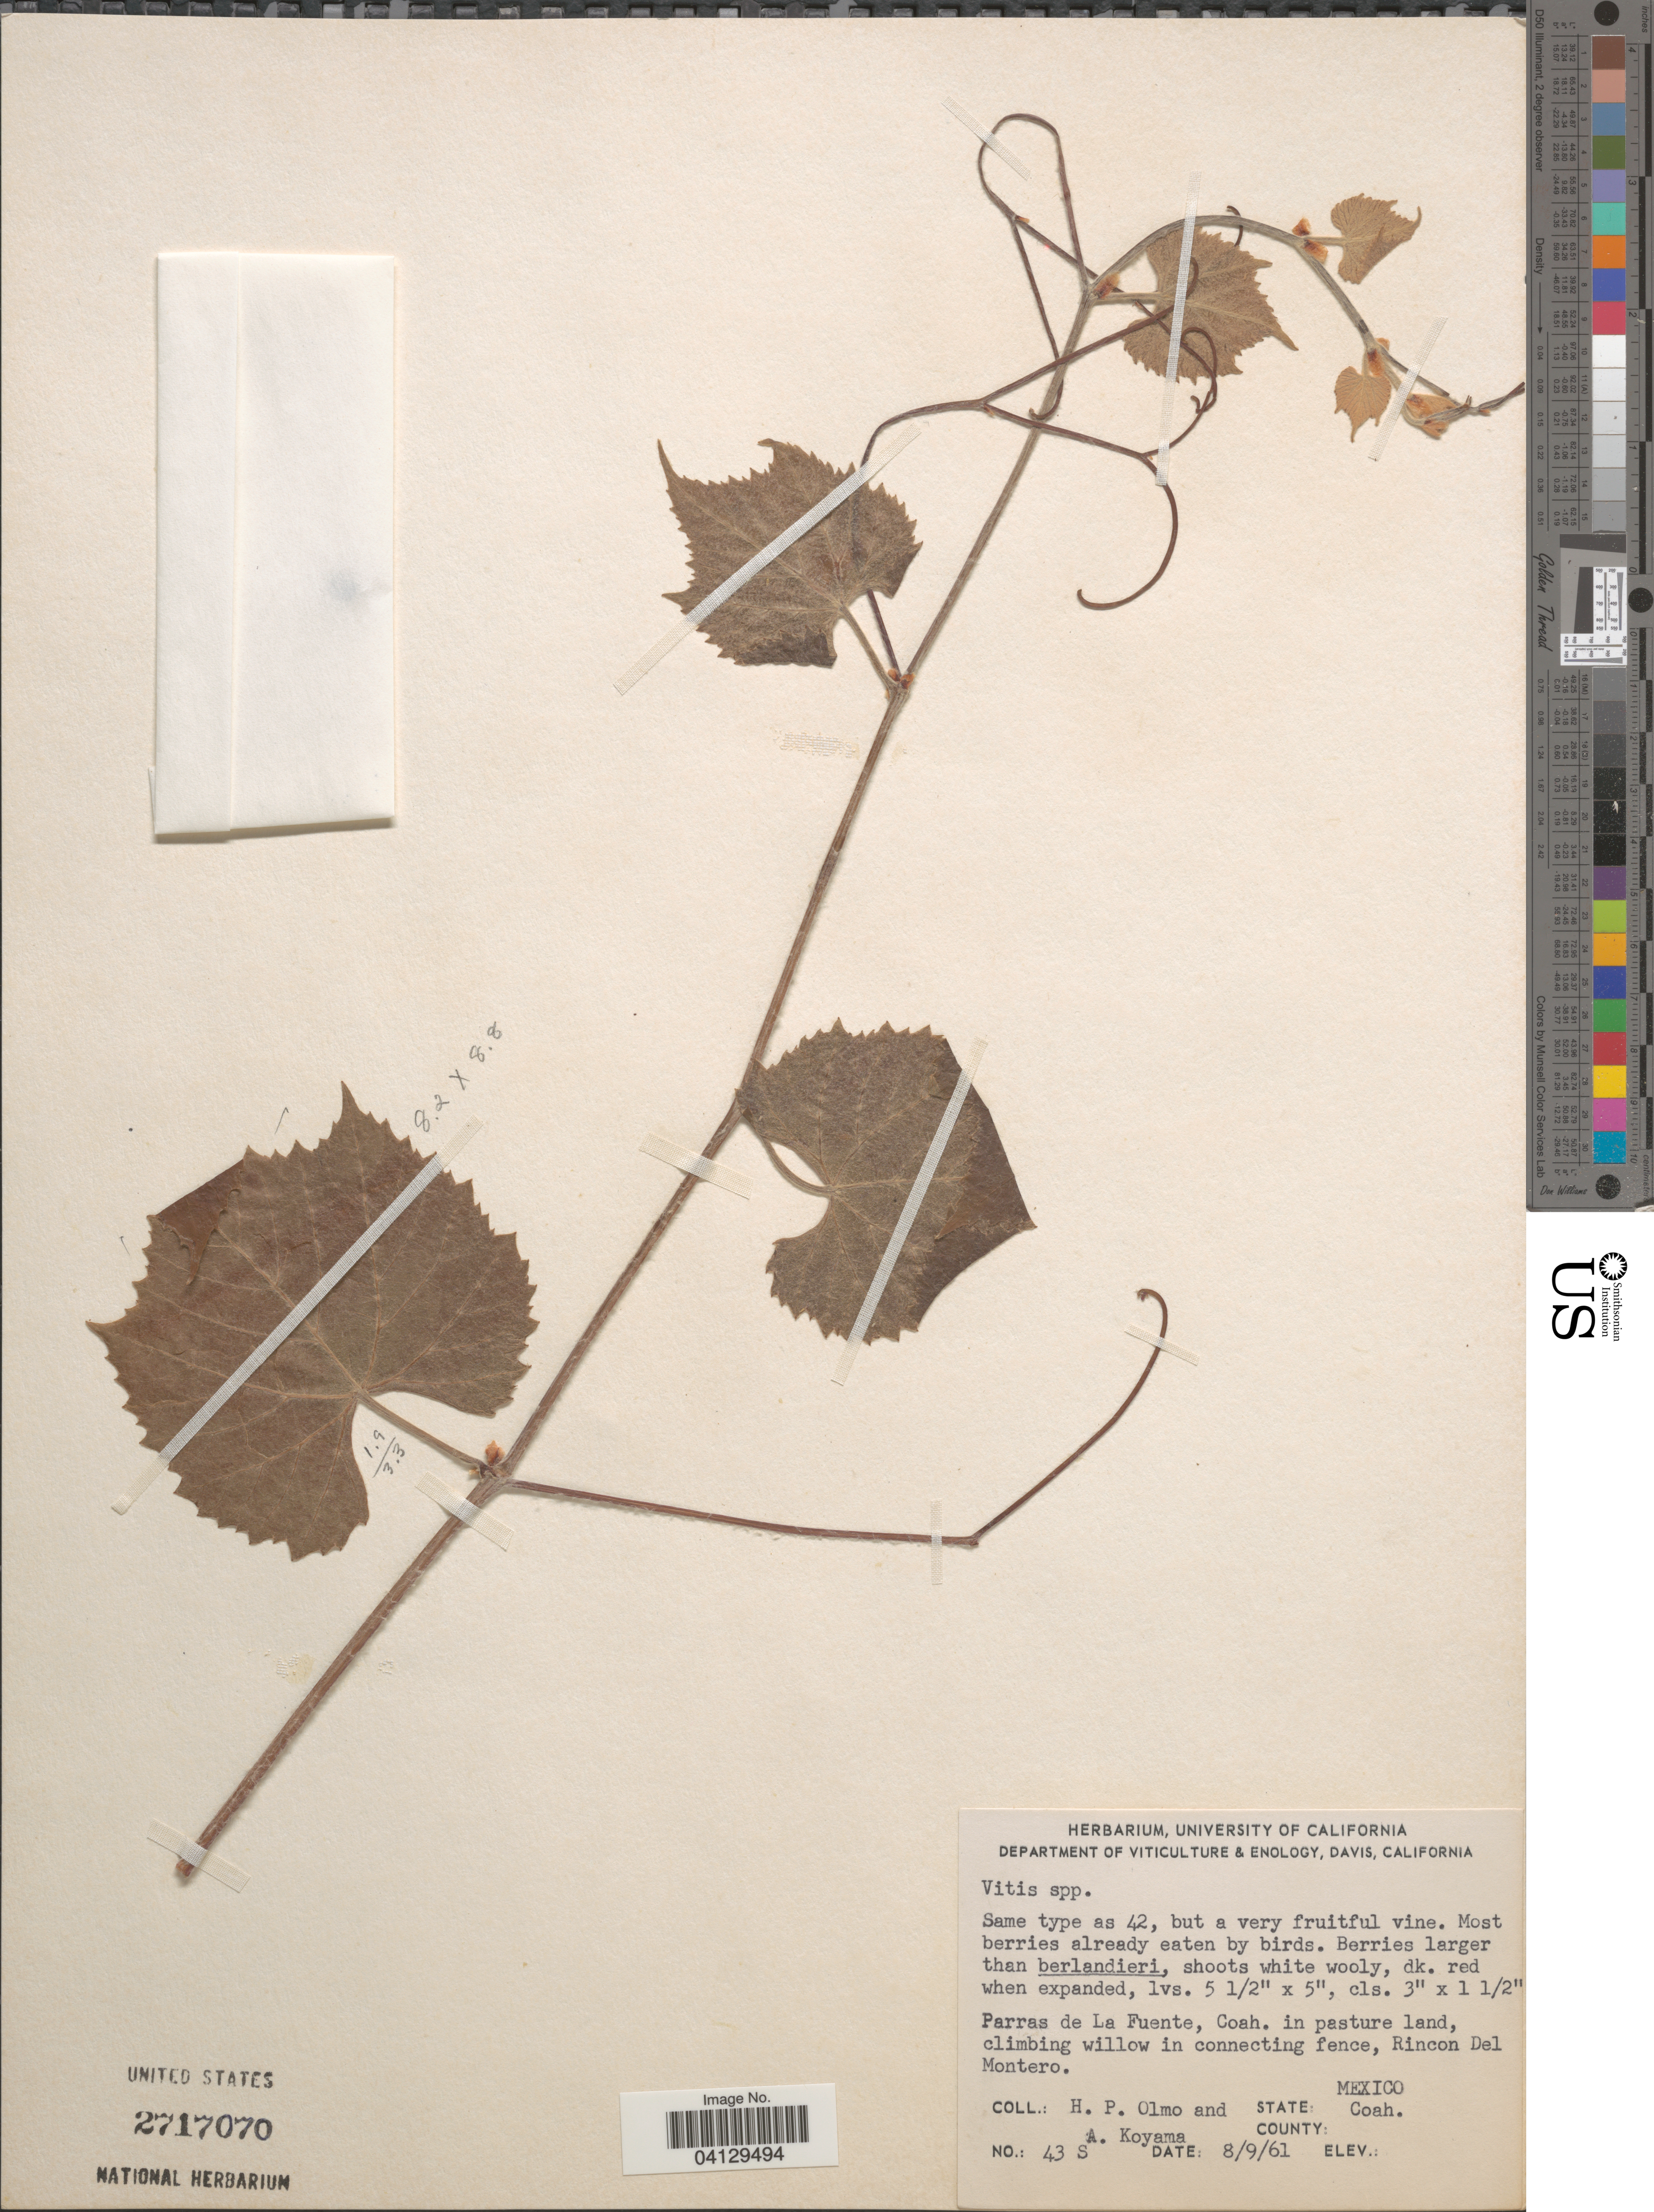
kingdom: Plantae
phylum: Tracheophyta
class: Magnoliopsida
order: Vitales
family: Vitaceae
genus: Vitis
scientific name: Vitis sp.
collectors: H. Olmo & A. Koyama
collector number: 43S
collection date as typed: Transcribed d/m/y: 9/8/61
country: Mexico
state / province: Coahuila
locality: Parras de La Fuente, in pasture land, climbing willow in connecting fence, Rincon Del Montero.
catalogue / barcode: US 2717070